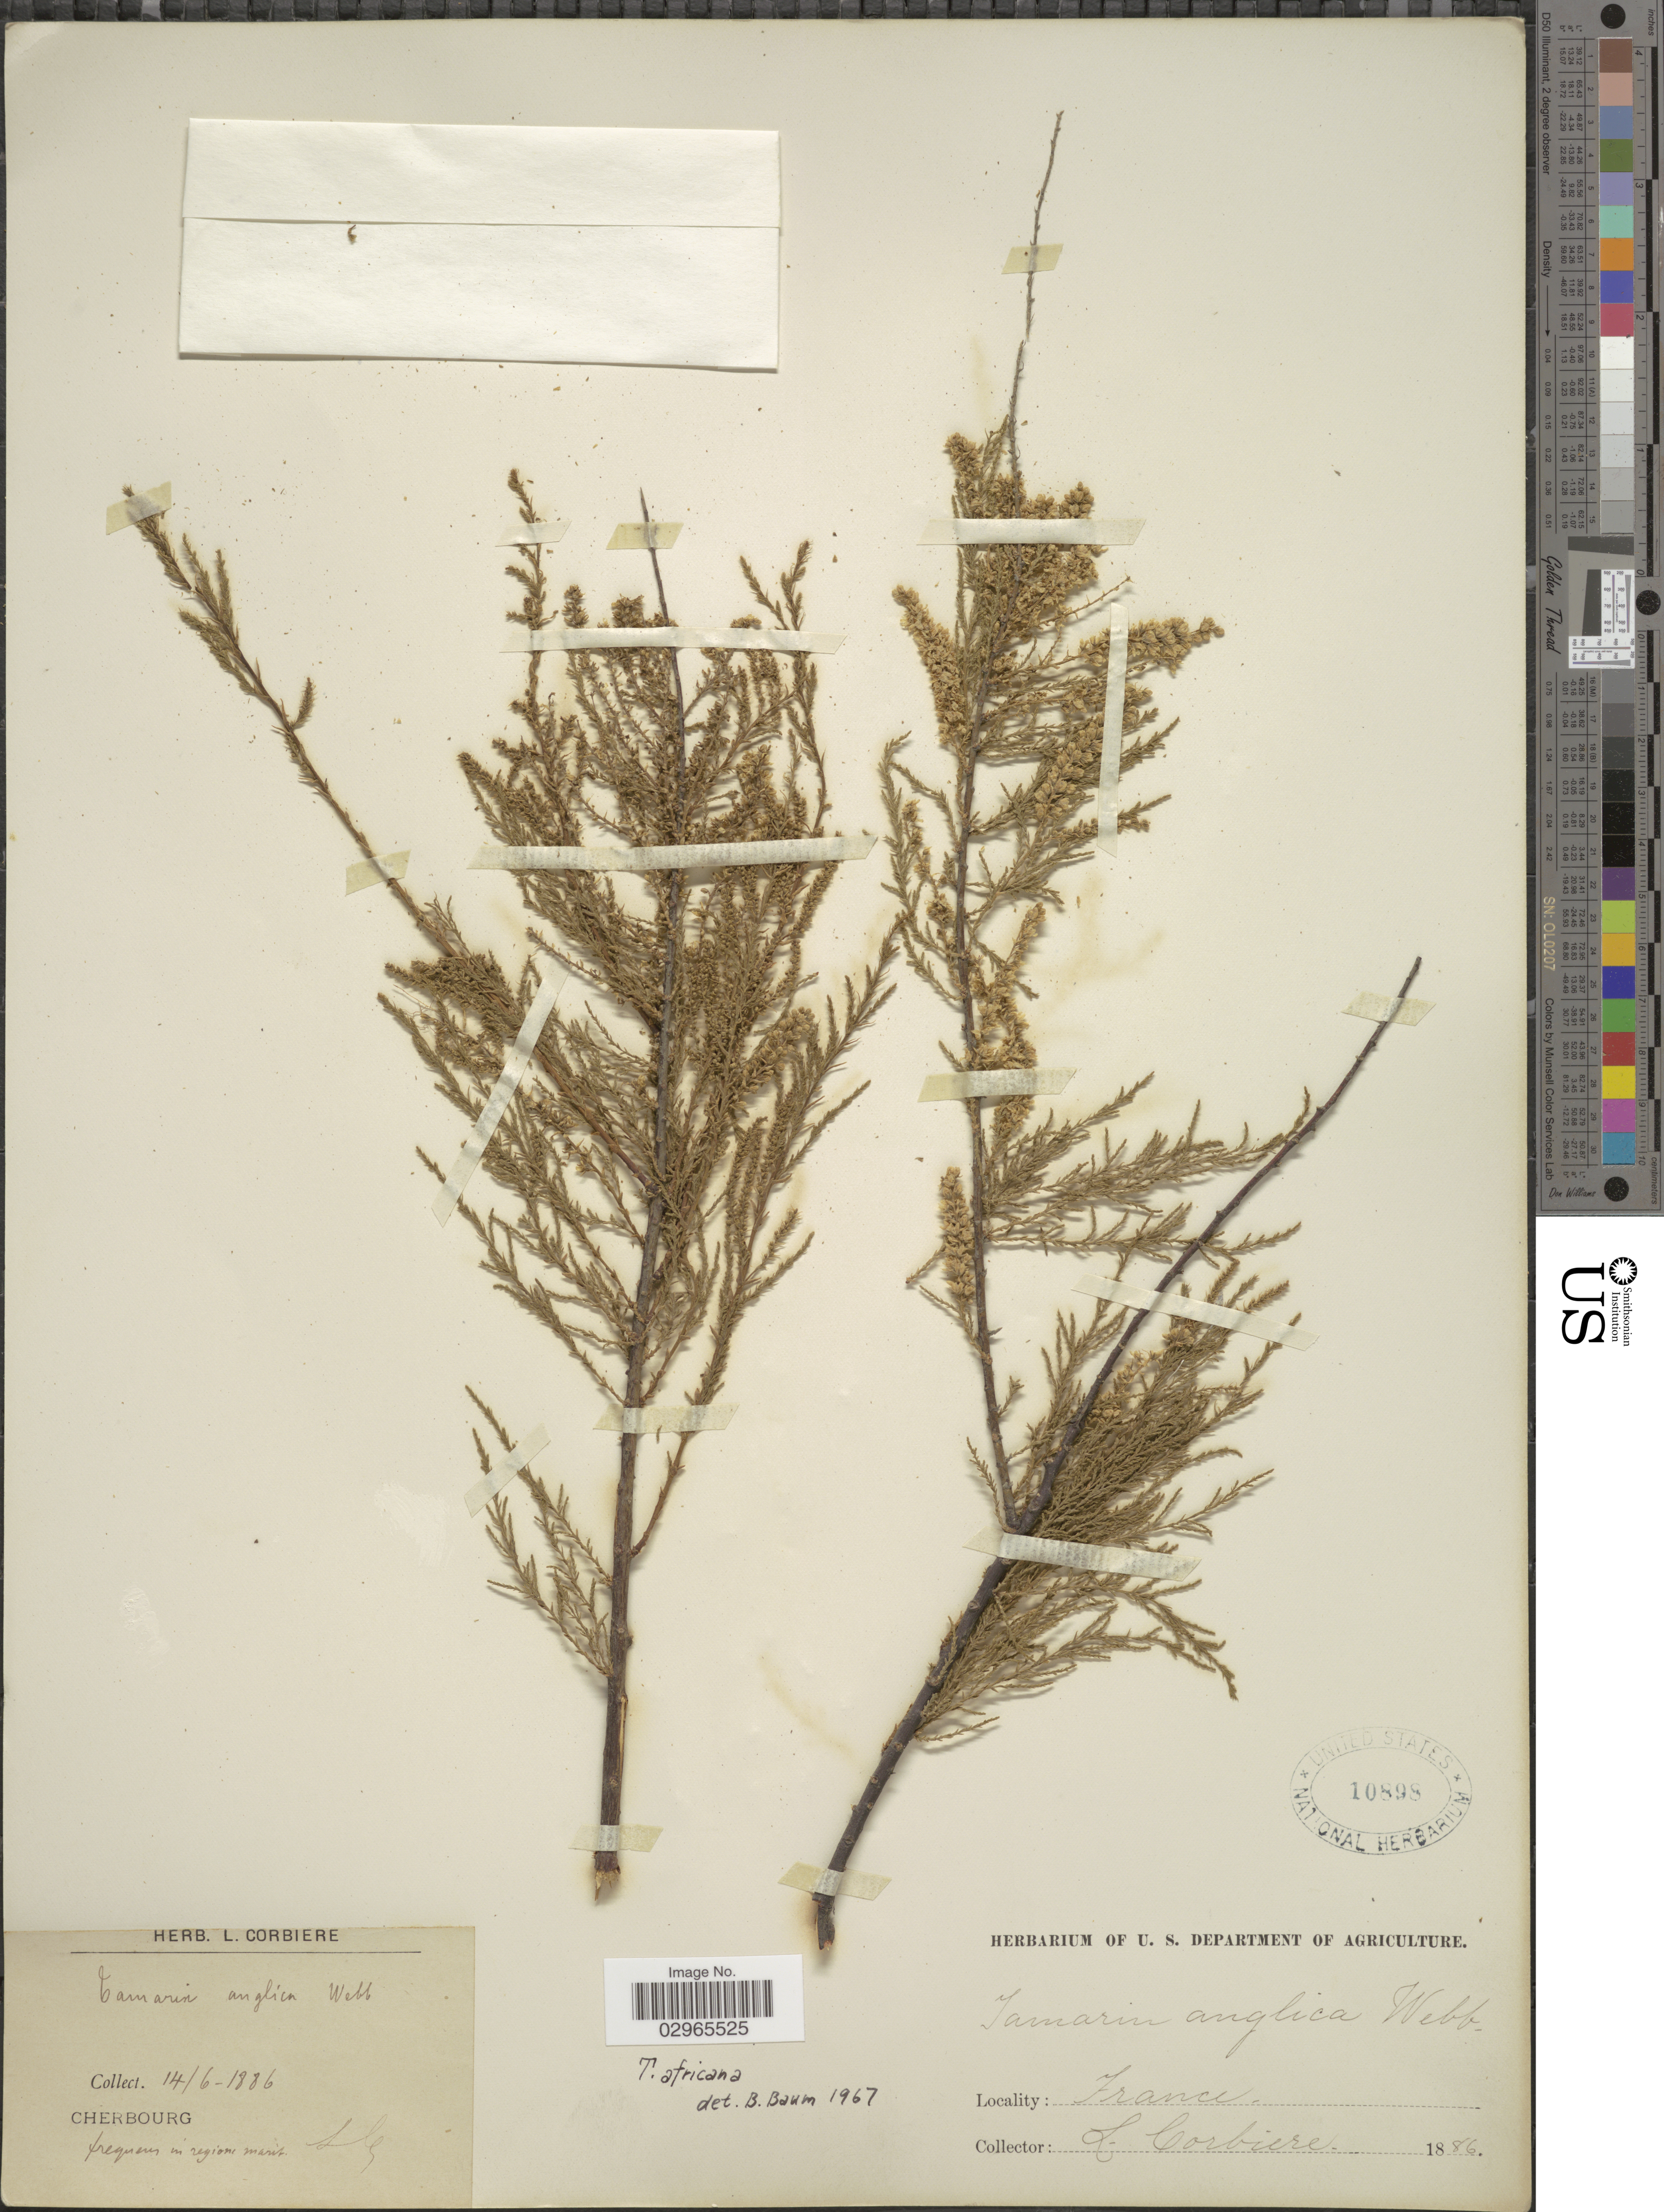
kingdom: Plantae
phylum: Tracheophyta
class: Magnoliopsida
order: Caryophyllales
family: Tamaricaceae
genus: Tamarix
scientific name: Tamarix africana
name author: Poir.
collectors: L. Corbière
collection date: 1886-06-14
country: France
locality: Cherbourg.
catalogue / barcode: US 10898